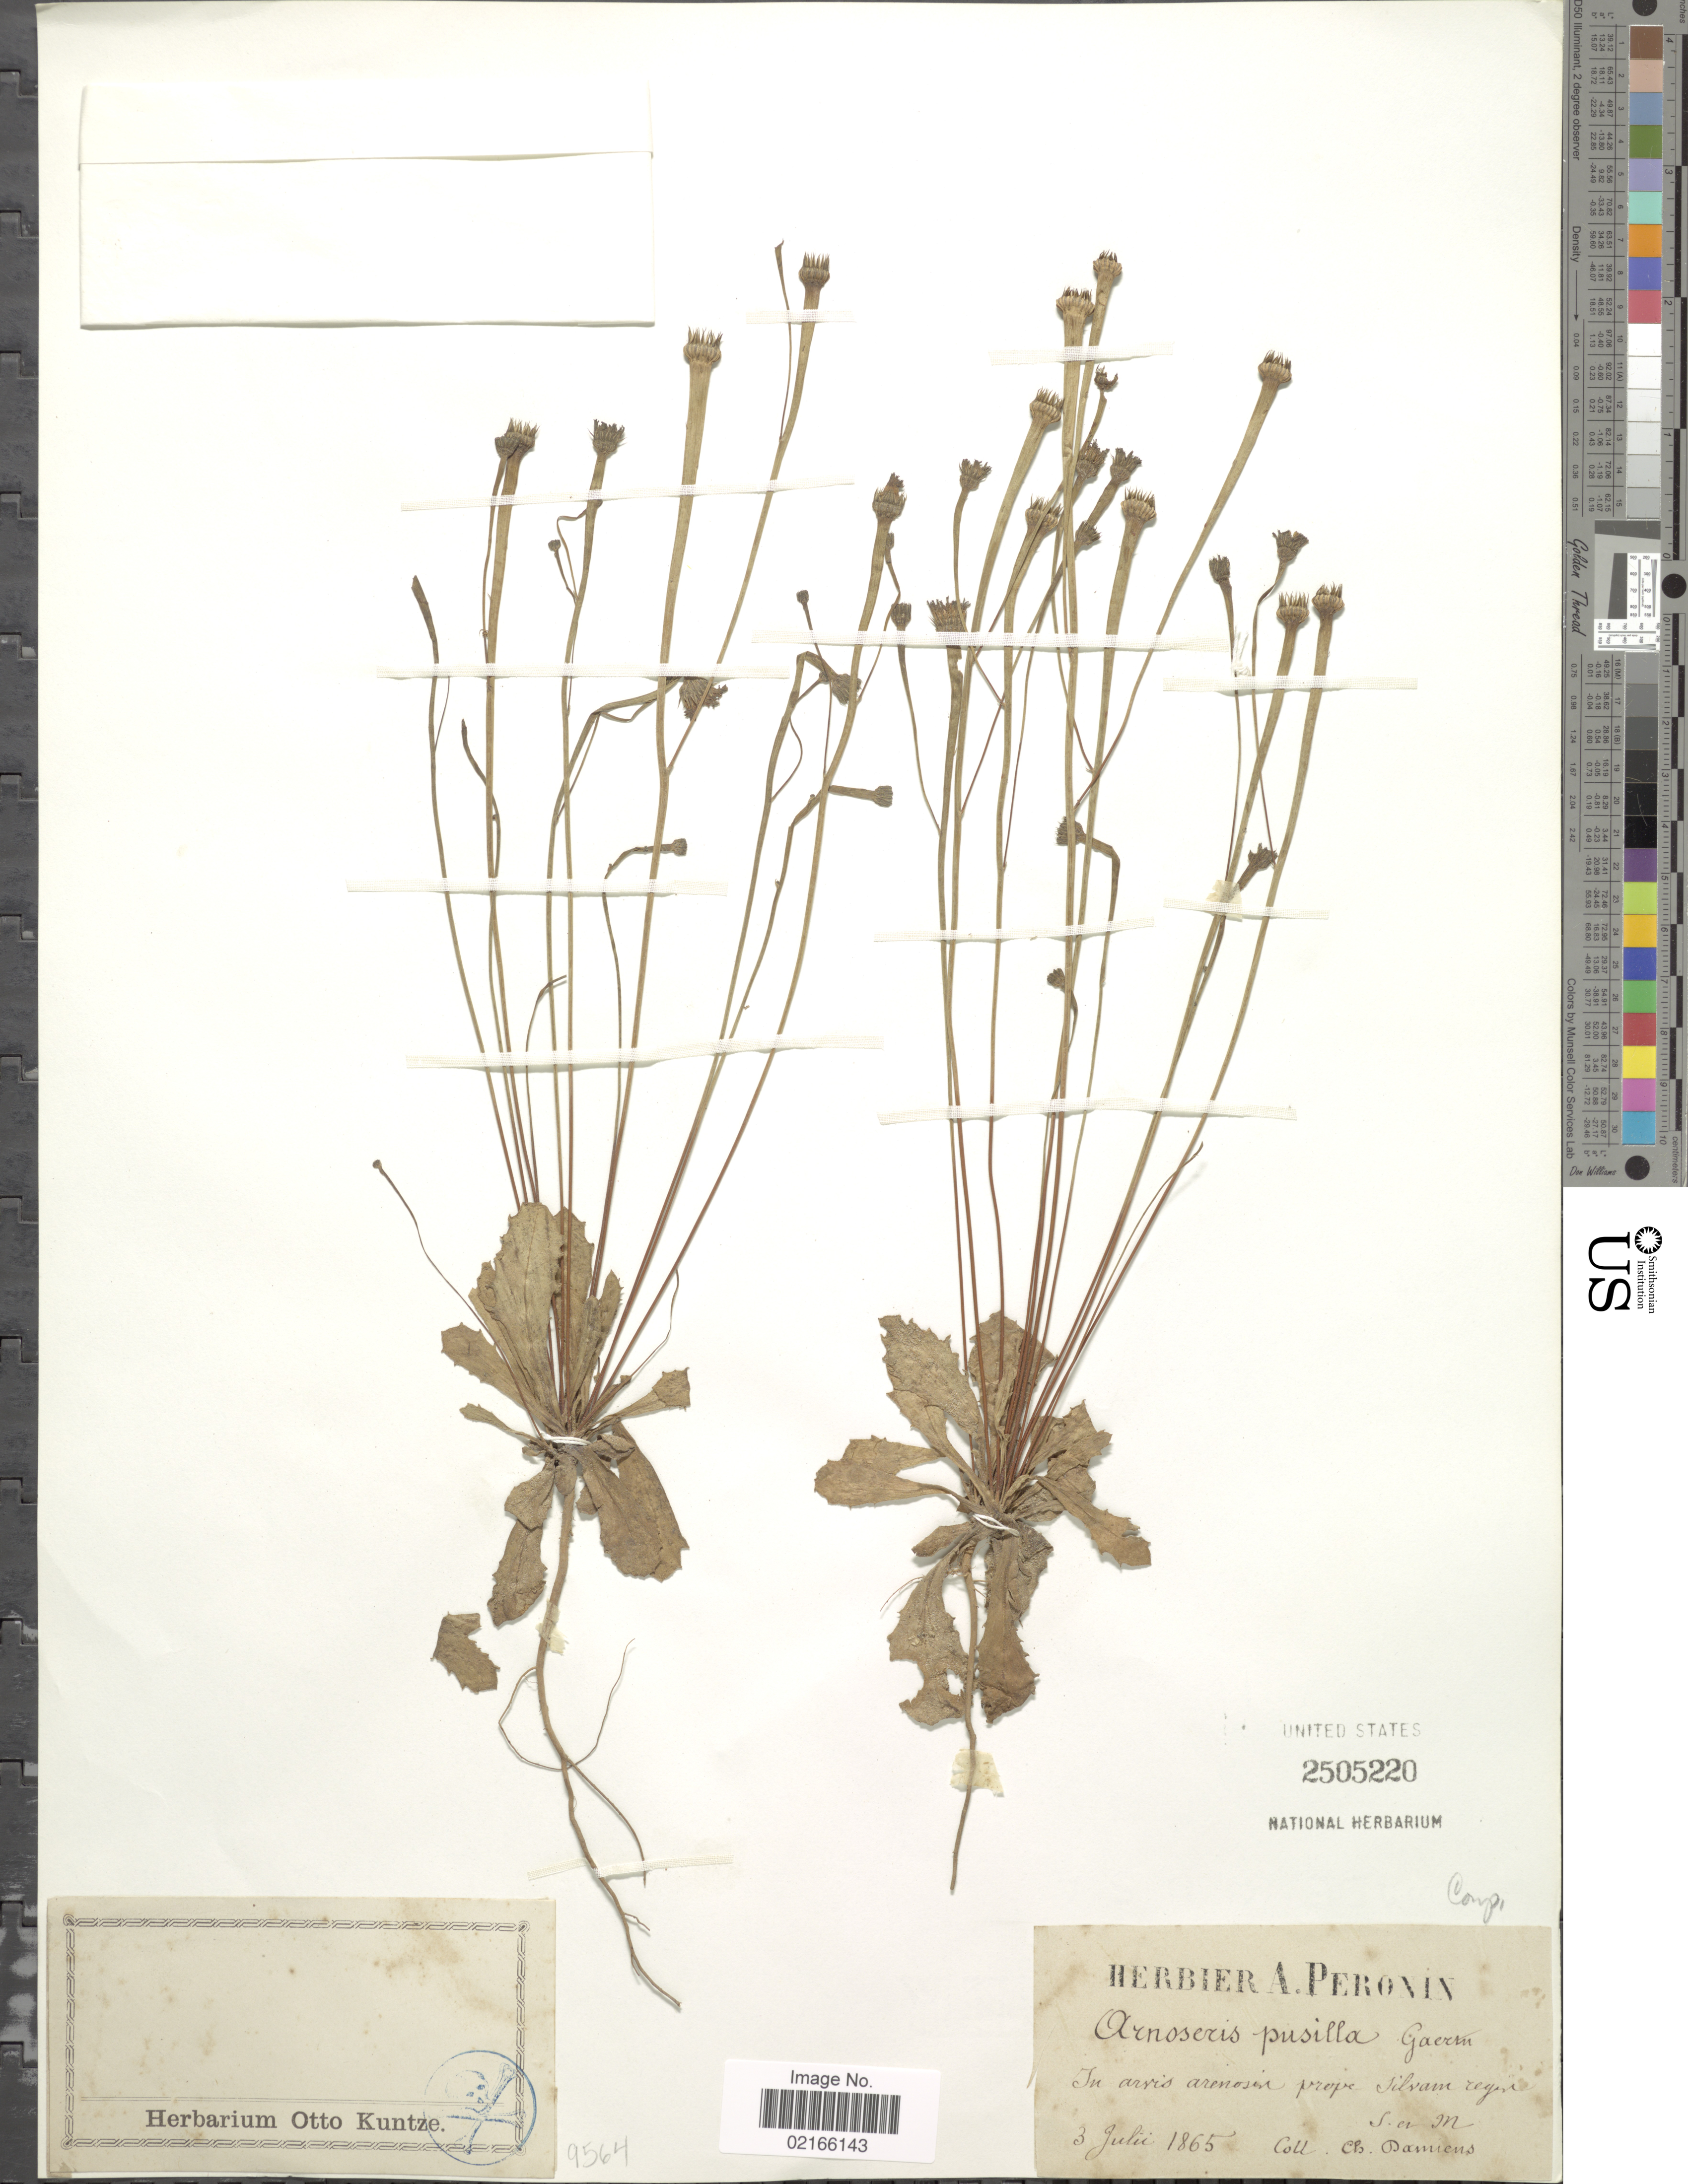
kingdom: Plantae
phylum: Tracheophyta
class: Magnoliopsida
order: Asterales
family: Asteraceae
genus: Arnoseris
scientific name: Arnoseris minima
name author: (L.) Schweigg. & Körte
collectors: C. Damiens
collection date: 1865-07-03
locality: In arris arenosin prope Silvam region [interpreted]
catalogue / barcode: US 2505220